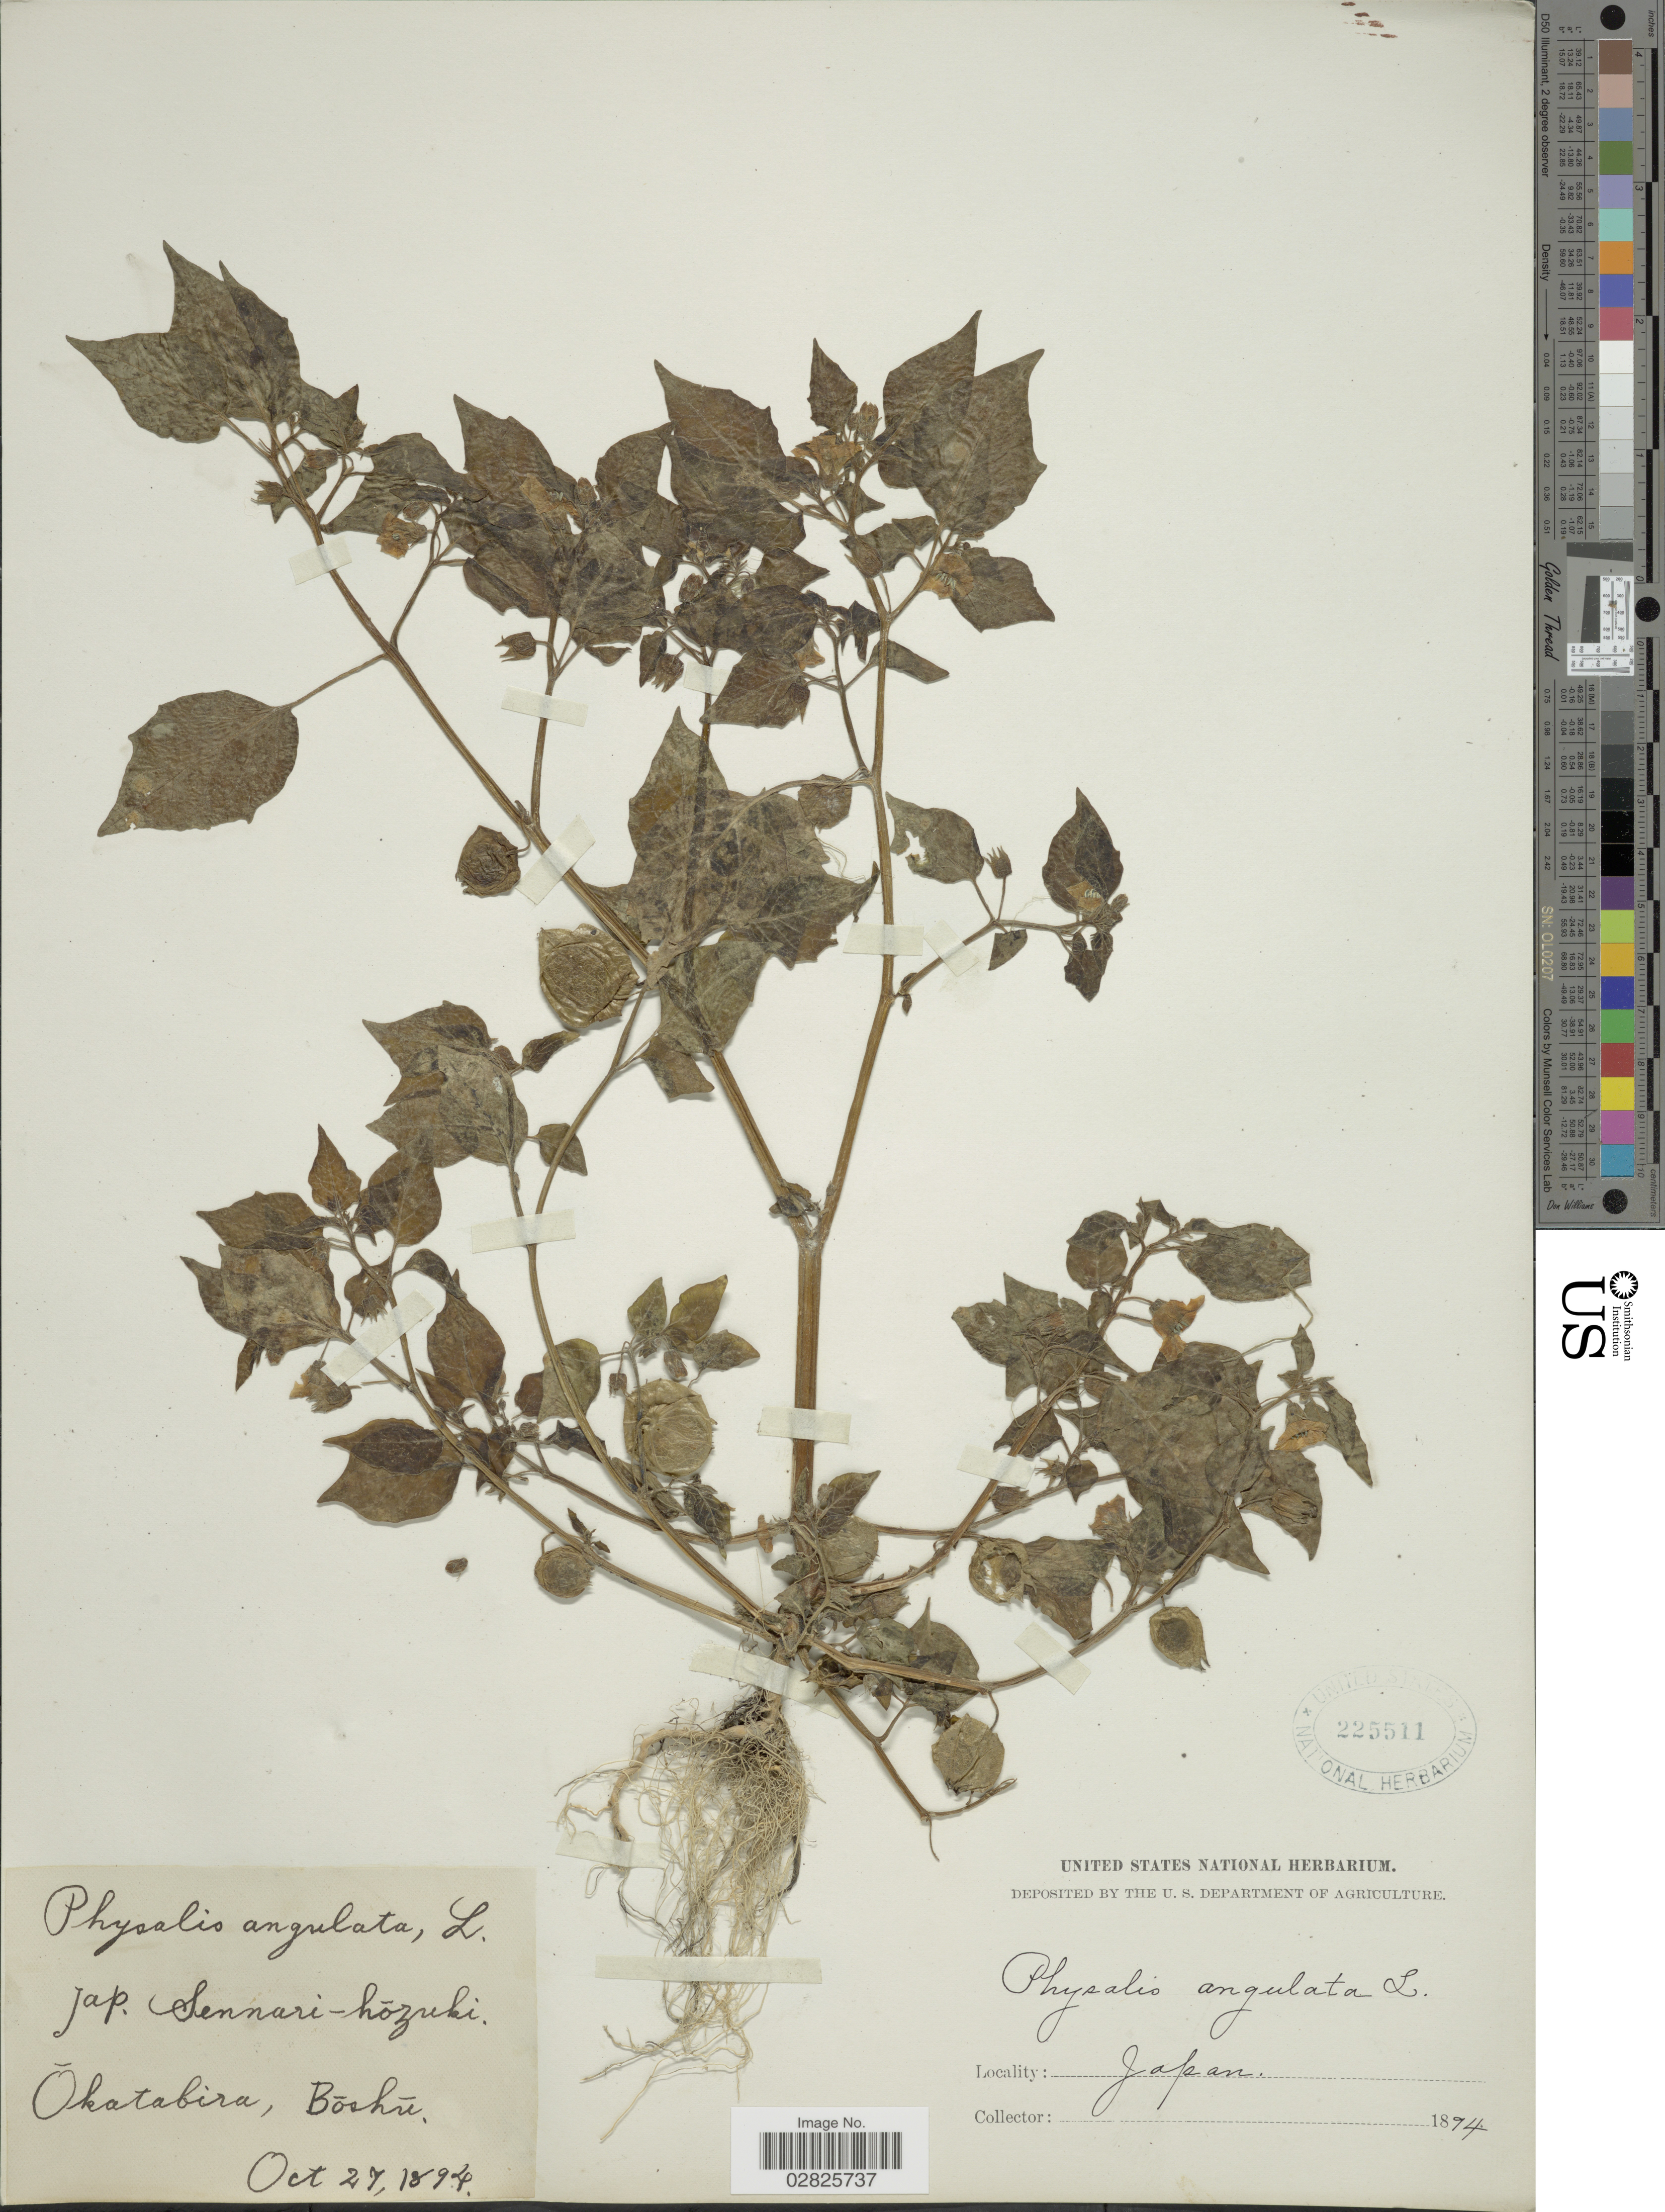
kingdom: Plantae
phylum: Tracheophyta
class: Magnoliopsida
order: Solanales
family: Solanaceae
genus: Physalis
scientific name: Physalis angulata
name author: L.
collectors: ex herb. United States National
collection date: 1894-10-27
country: Japan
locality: Okatabira, Boshu.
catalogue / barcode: US 225511